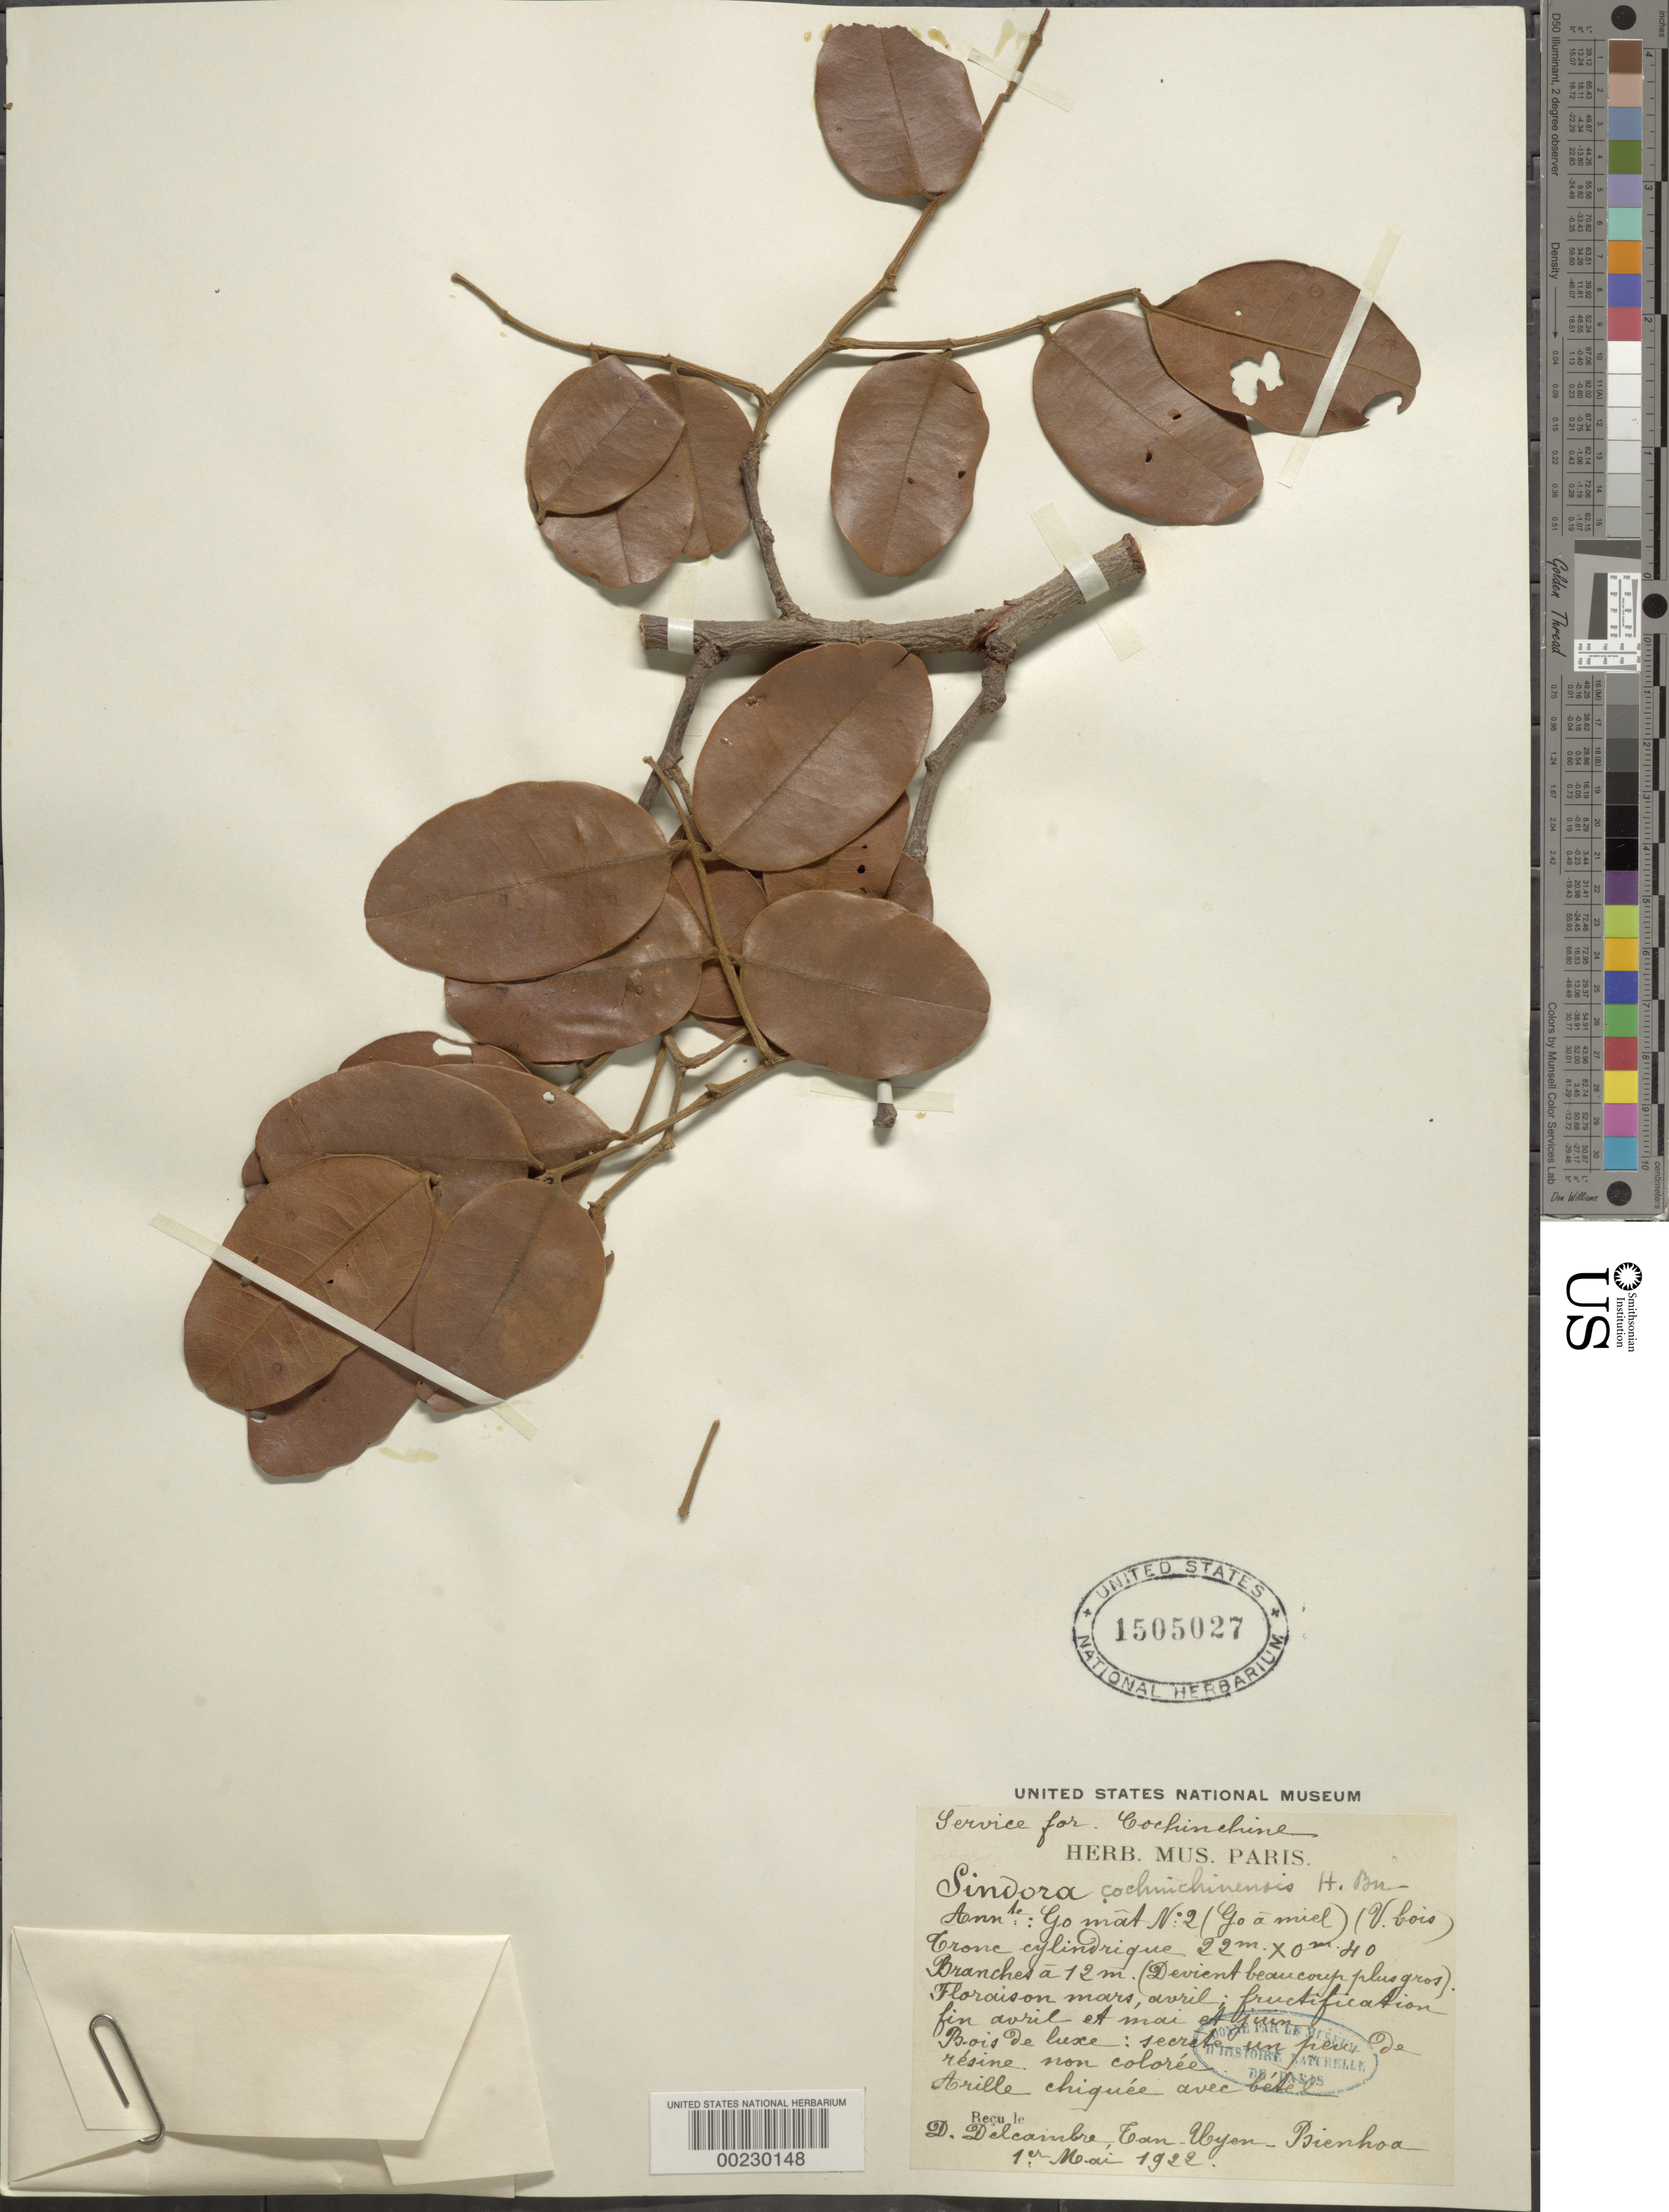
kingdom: Plantae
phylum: Tracheophyta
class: Magnoliopsida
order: Fabales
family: Fabaceae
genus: Sindora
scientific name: Sindora cochinchinensis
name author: Pierre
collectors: D. Delcambre & Can-uyen-psienhoa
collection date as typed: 01 May 1922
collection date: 1922-05-01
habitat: See specimen sheet for notes in french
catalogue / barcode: US 1505027